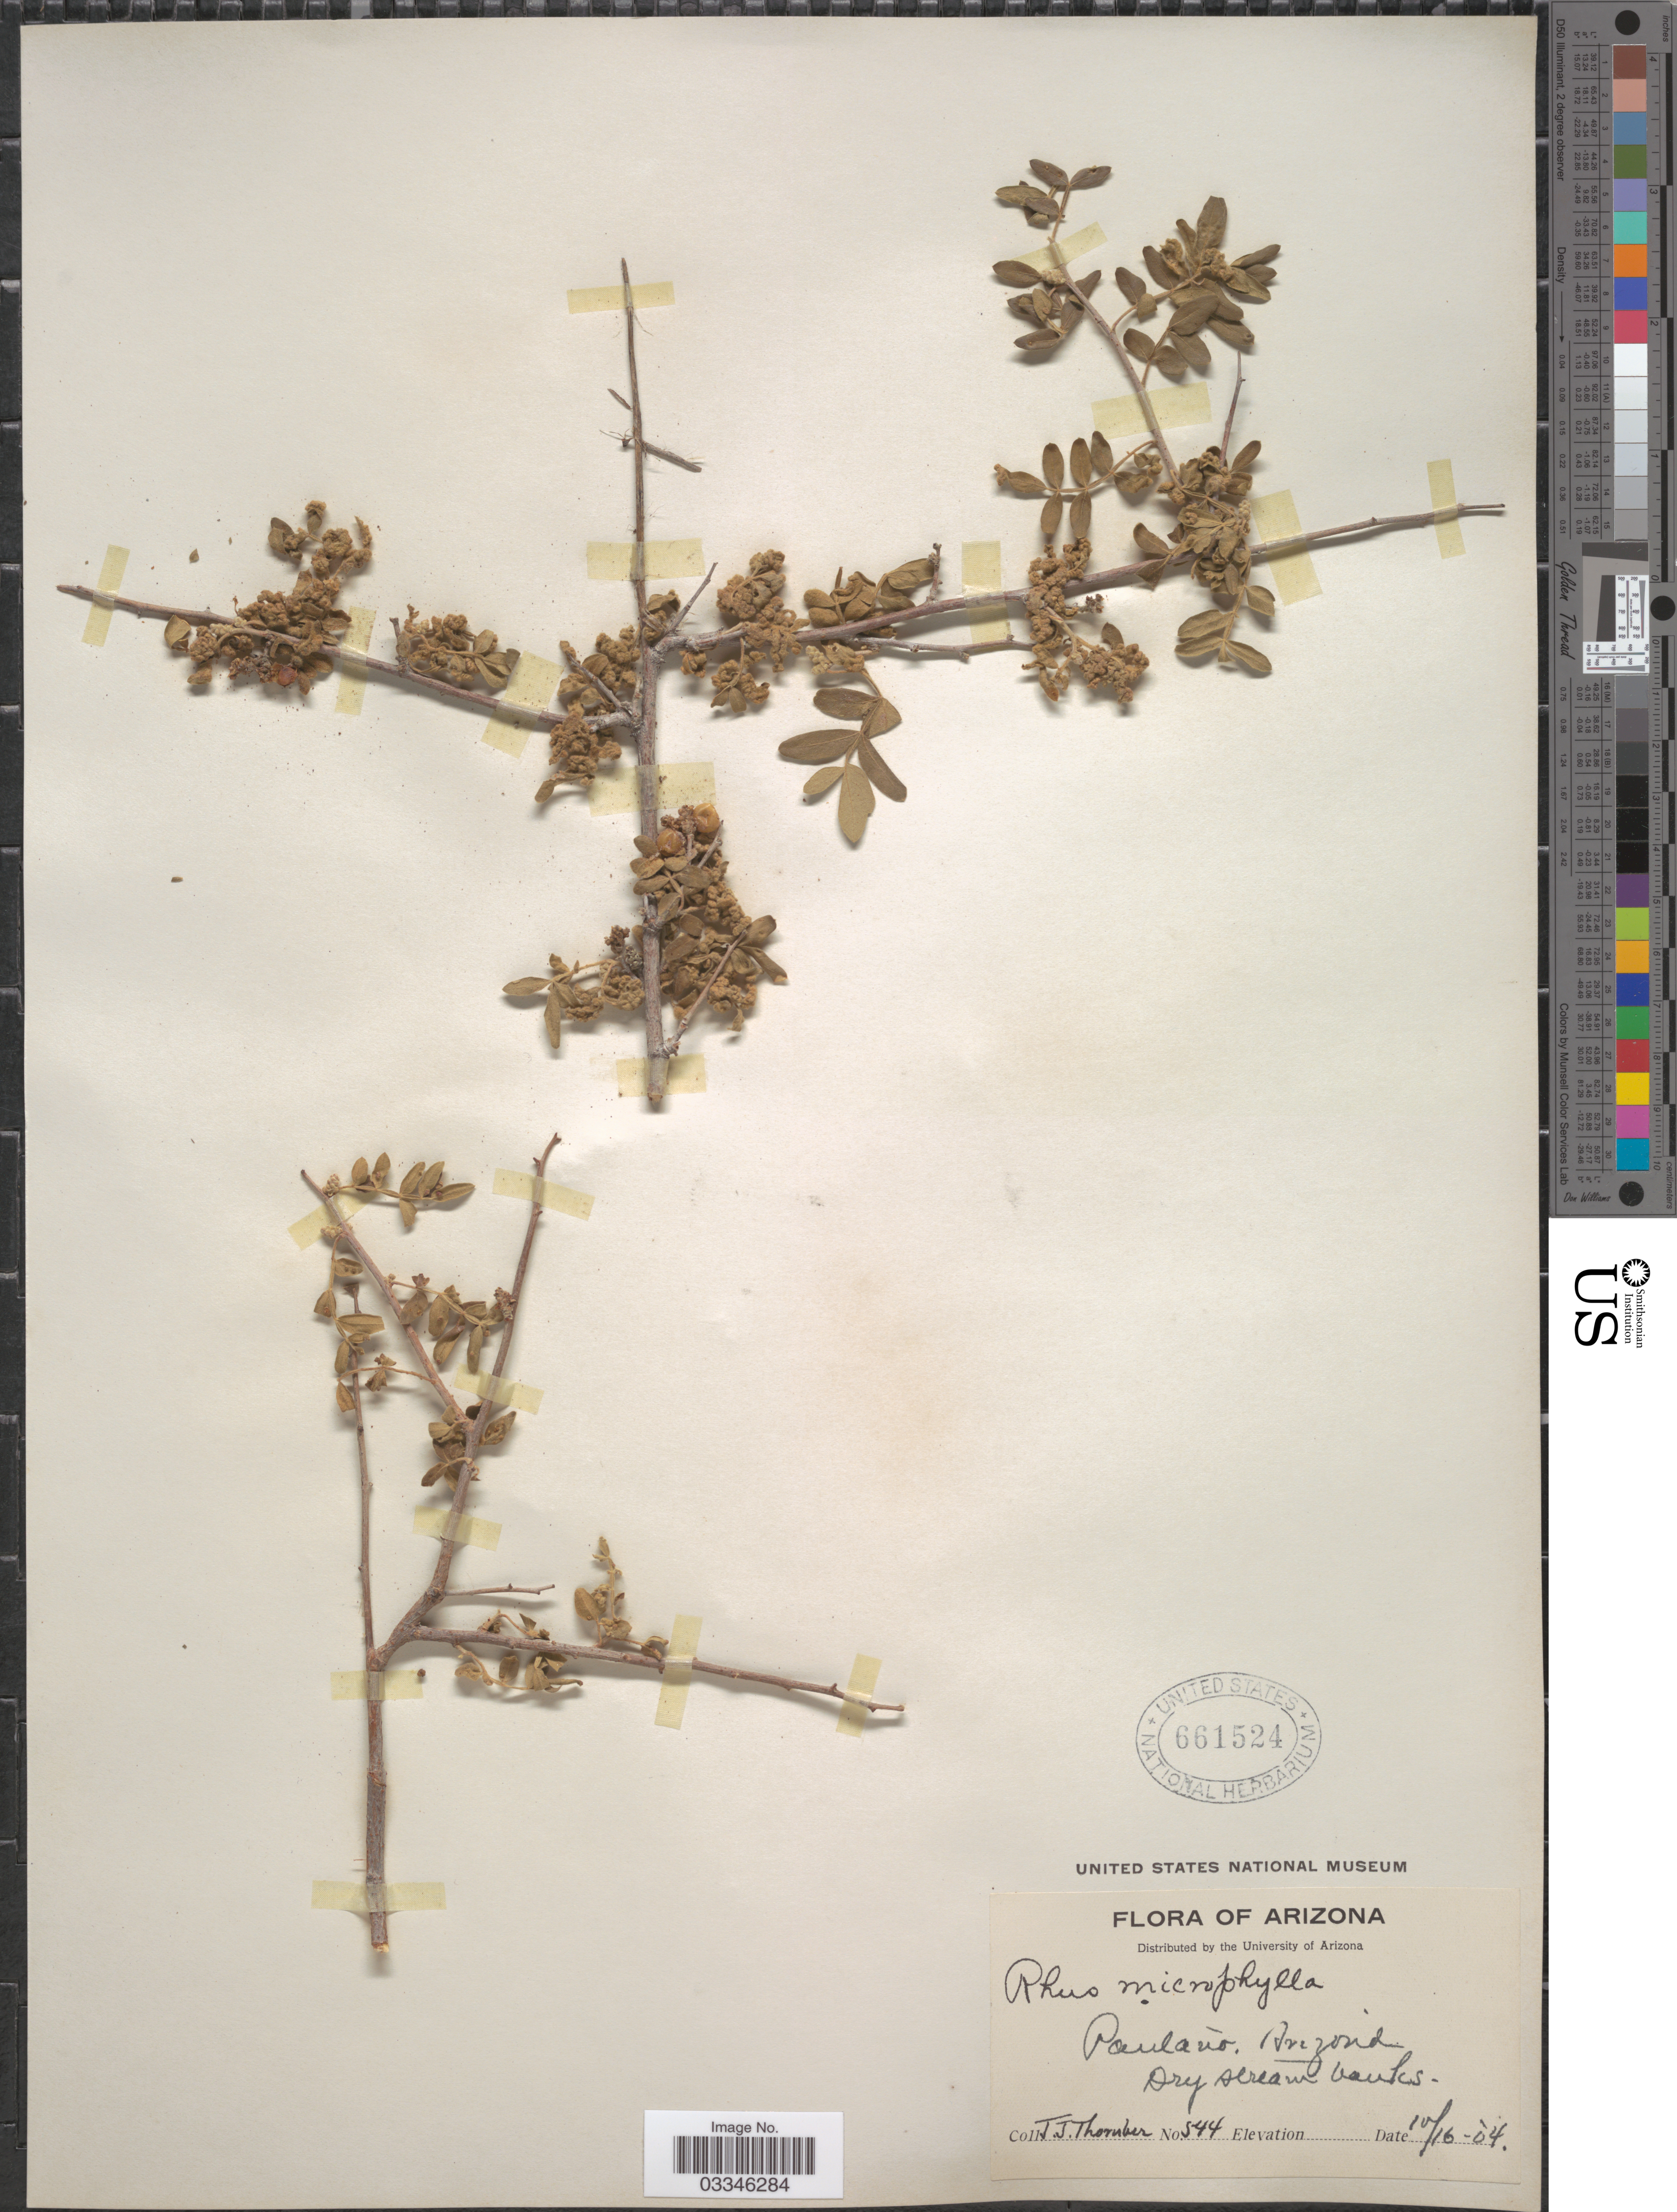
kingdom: Plantae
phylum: Tracheophyta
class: Magnoliopsida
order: Sapindales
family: Anacardiaceae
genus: Rhus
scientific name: Rhus microphylla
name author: Engelm.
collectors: J. Thornber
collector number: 544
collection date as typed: Transcribed d/m/y: 16/10/4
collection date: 1904-10-16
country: United States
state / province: Arizona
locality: Pantano. Dry stream banks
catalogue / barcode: US 661524